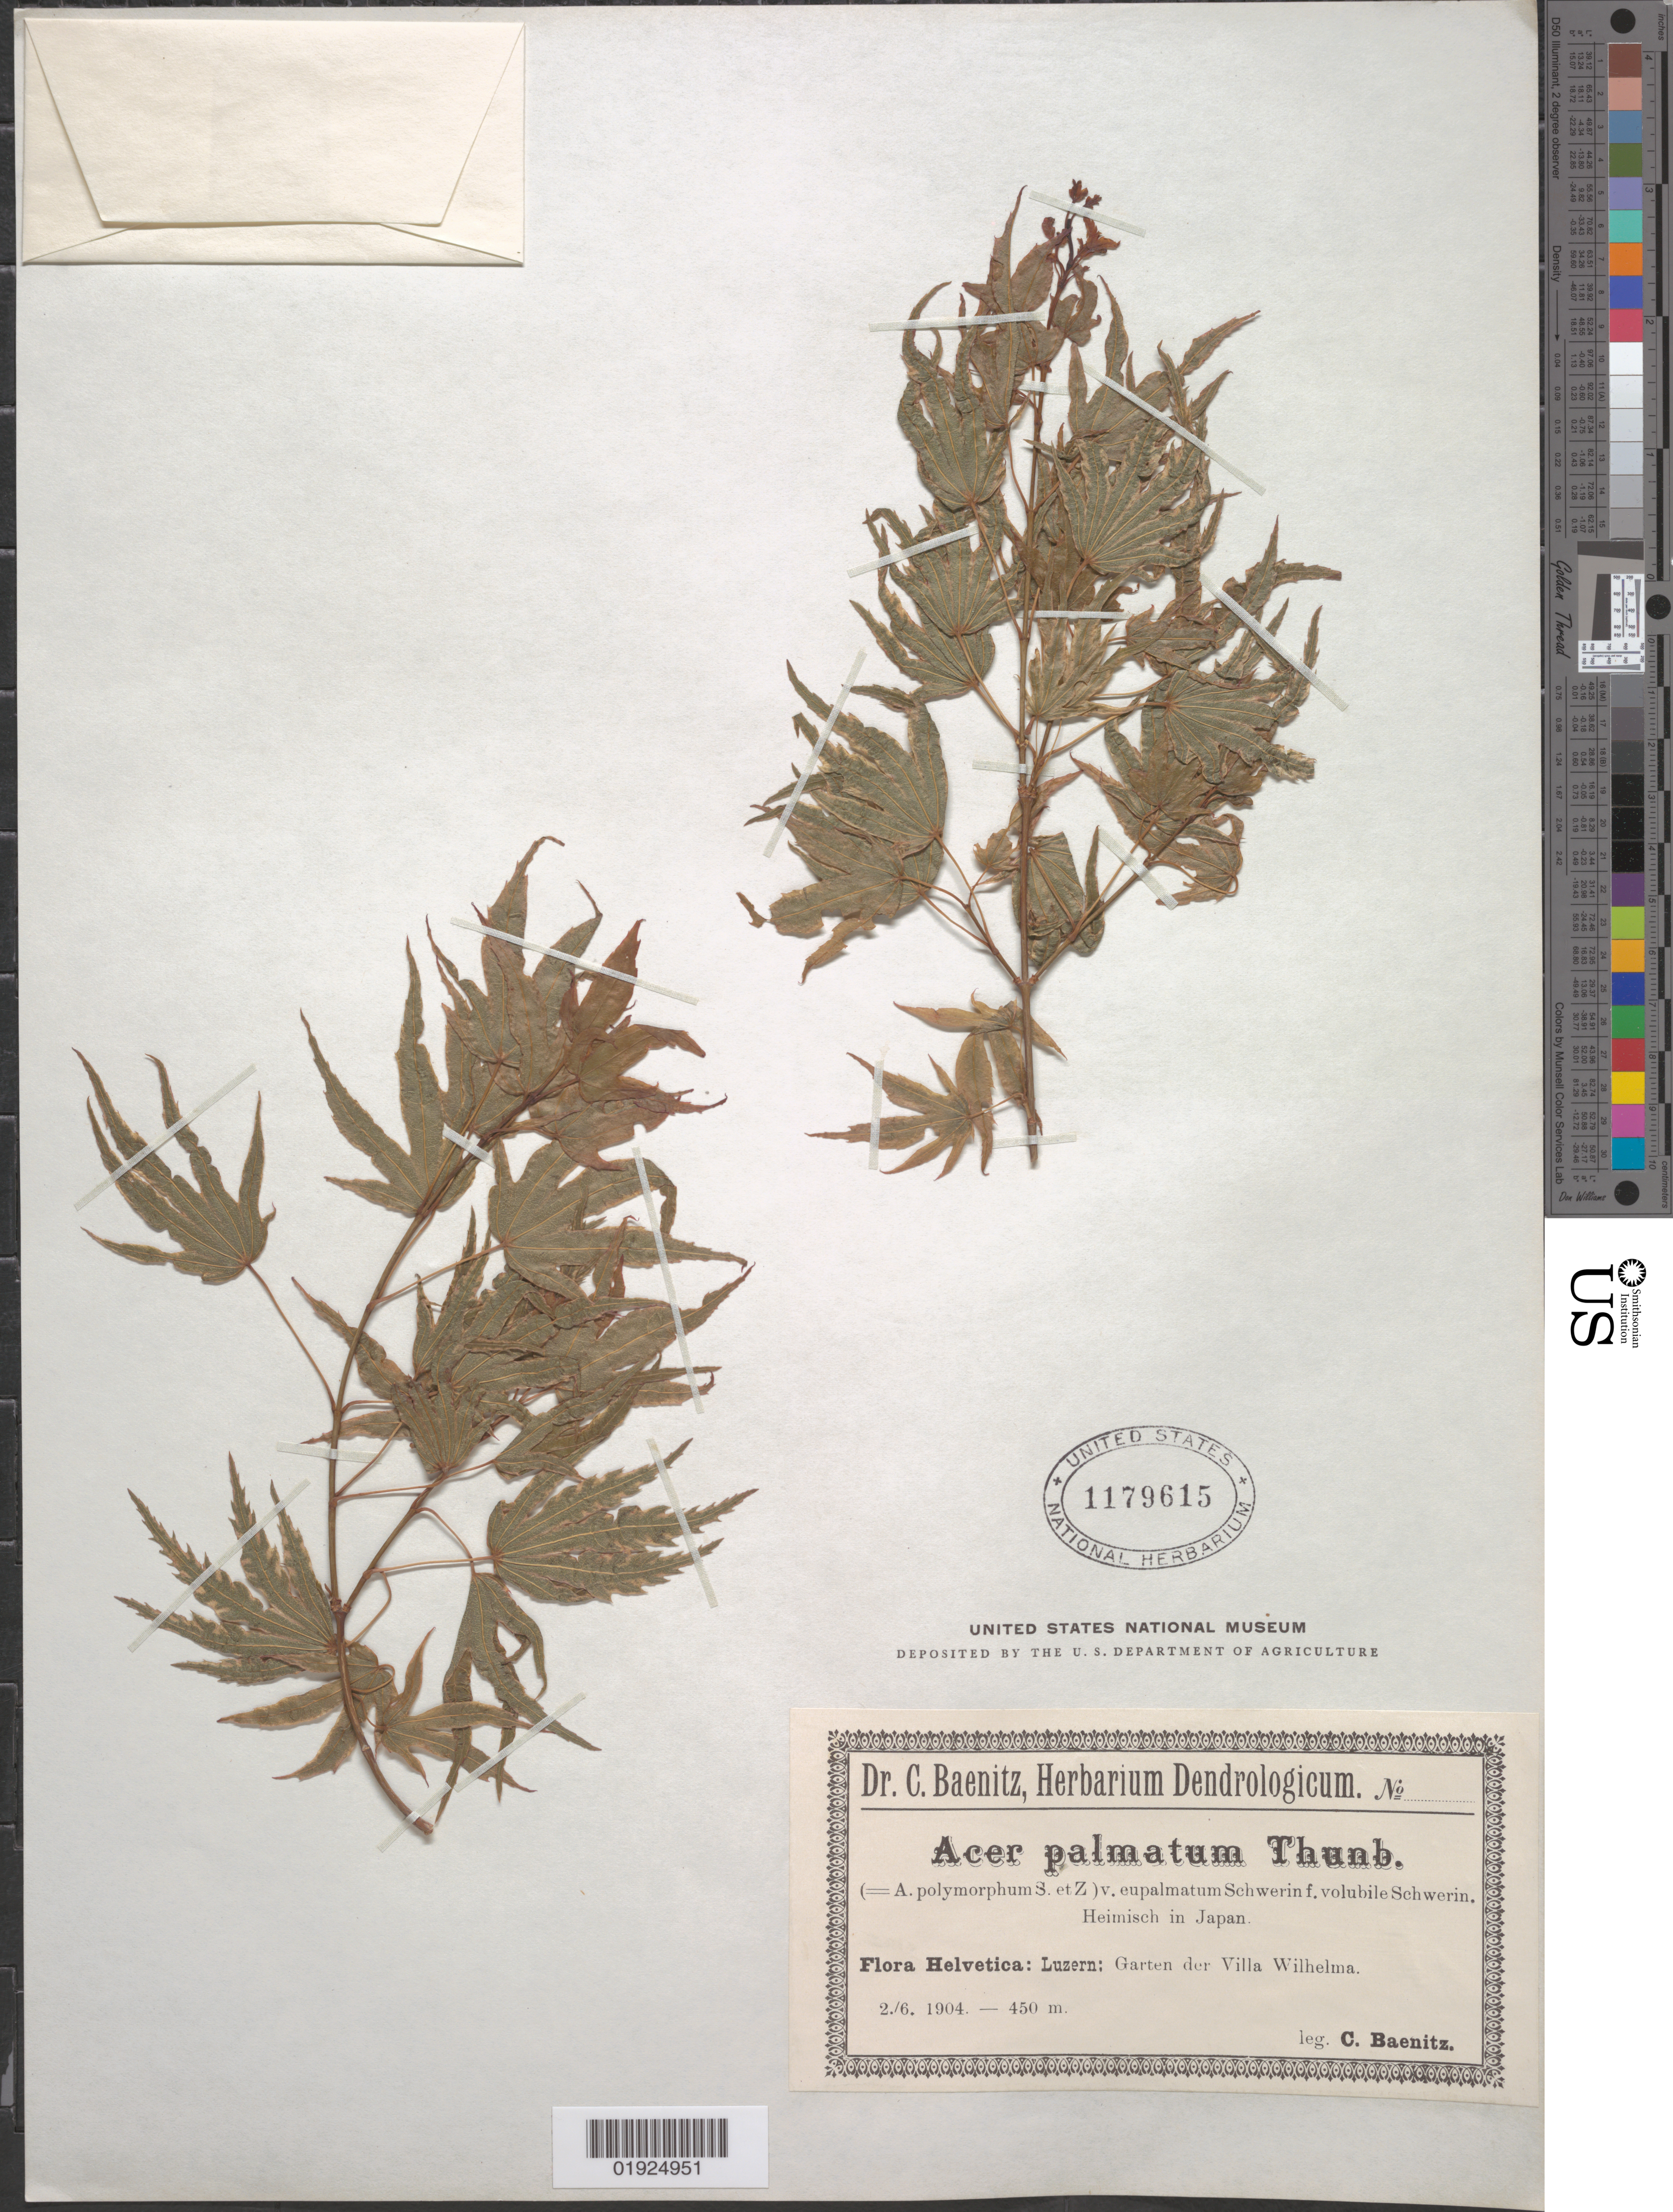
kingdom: Plantae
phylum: Tracheophyta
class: Magnoliopsida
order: Sapindales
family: Sapindaceae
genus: Acer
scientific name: Acer palmatum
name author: Thunb.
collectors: C. G. Baenitz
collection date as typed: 2./6. 1904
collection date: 1904-06-02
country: Switzerland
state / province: Lucerne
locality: Flora Helvetica: Luzern [Lucerne]: Garten der Villa Wilhelma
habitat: Cultivated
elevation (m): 450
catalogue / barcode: US 1179615